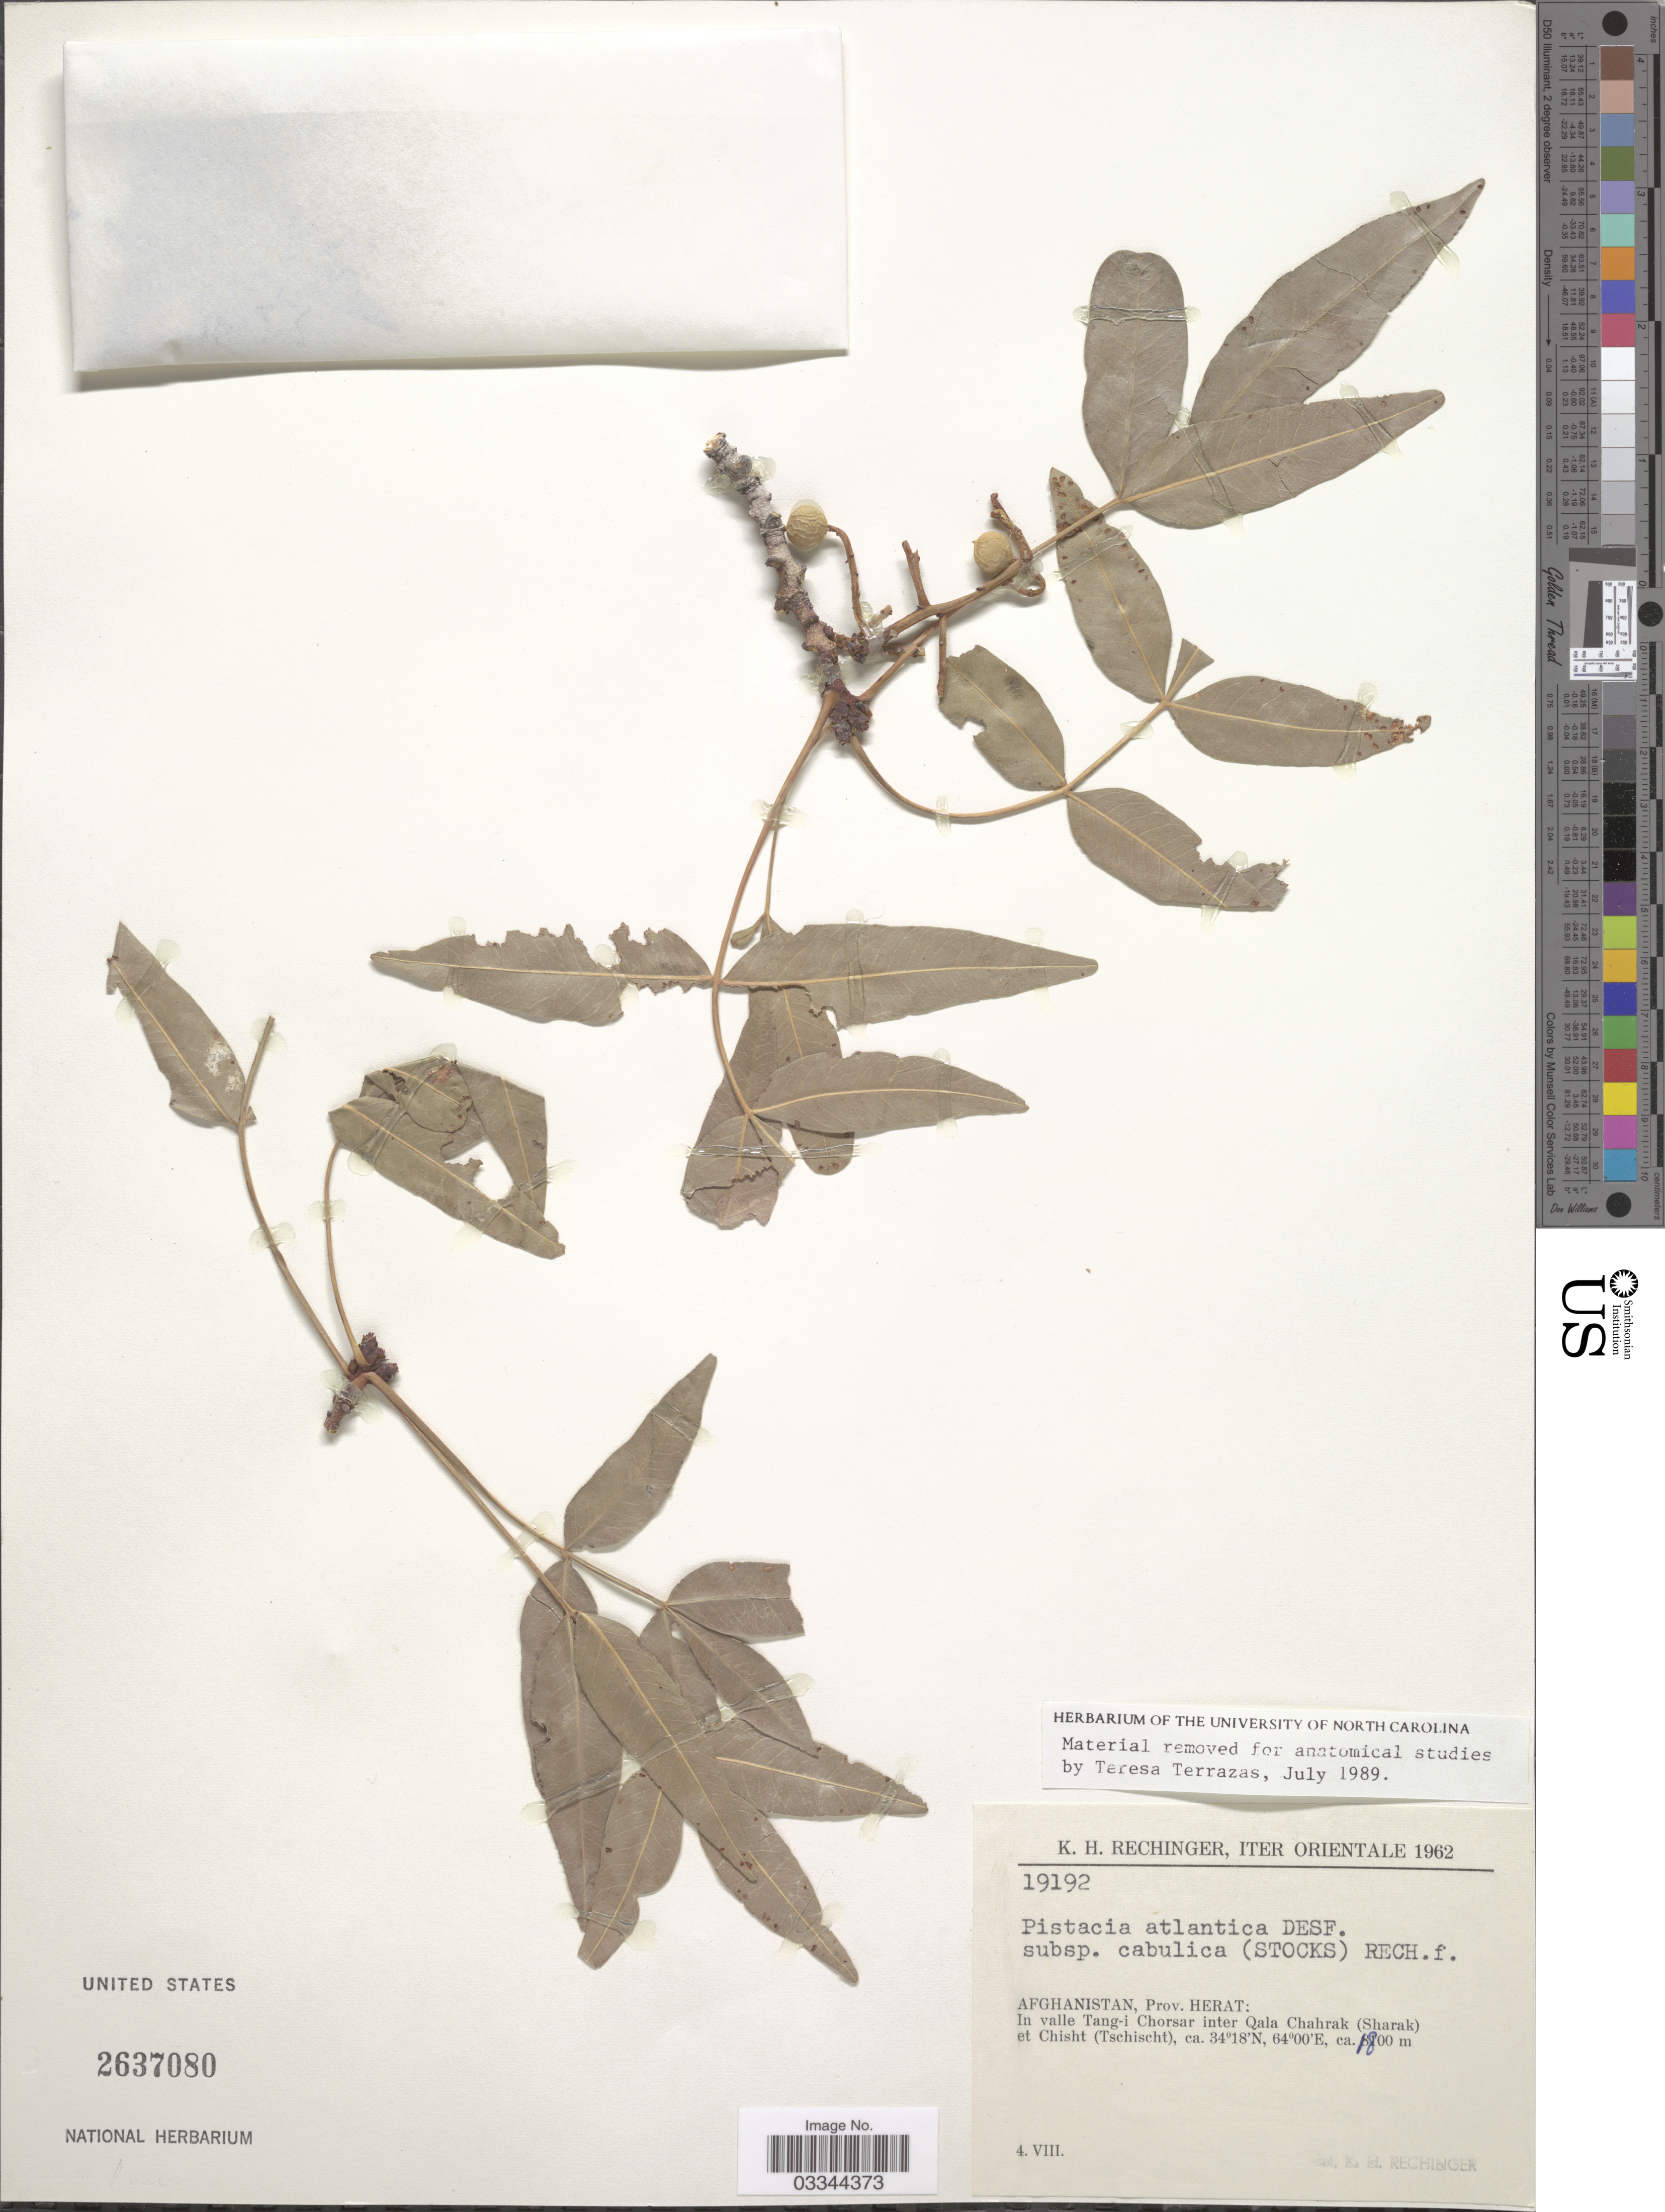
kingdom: Plantae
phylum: Tracheophyta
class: Magnoliopsida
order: Sapindales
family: Anacardiaceae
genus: Pistacia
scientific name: Pistacia atlantica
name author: Desf.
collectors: K. H. Rechinger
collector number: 19192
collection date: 1962-08-04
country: Afghanistan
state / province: Herat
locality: Iter Orientale. In valle Tang-i Chorsar inter Chahrak (Sharak) et Chisht (Tschischt).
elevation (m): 1800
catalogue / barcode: US 2637080